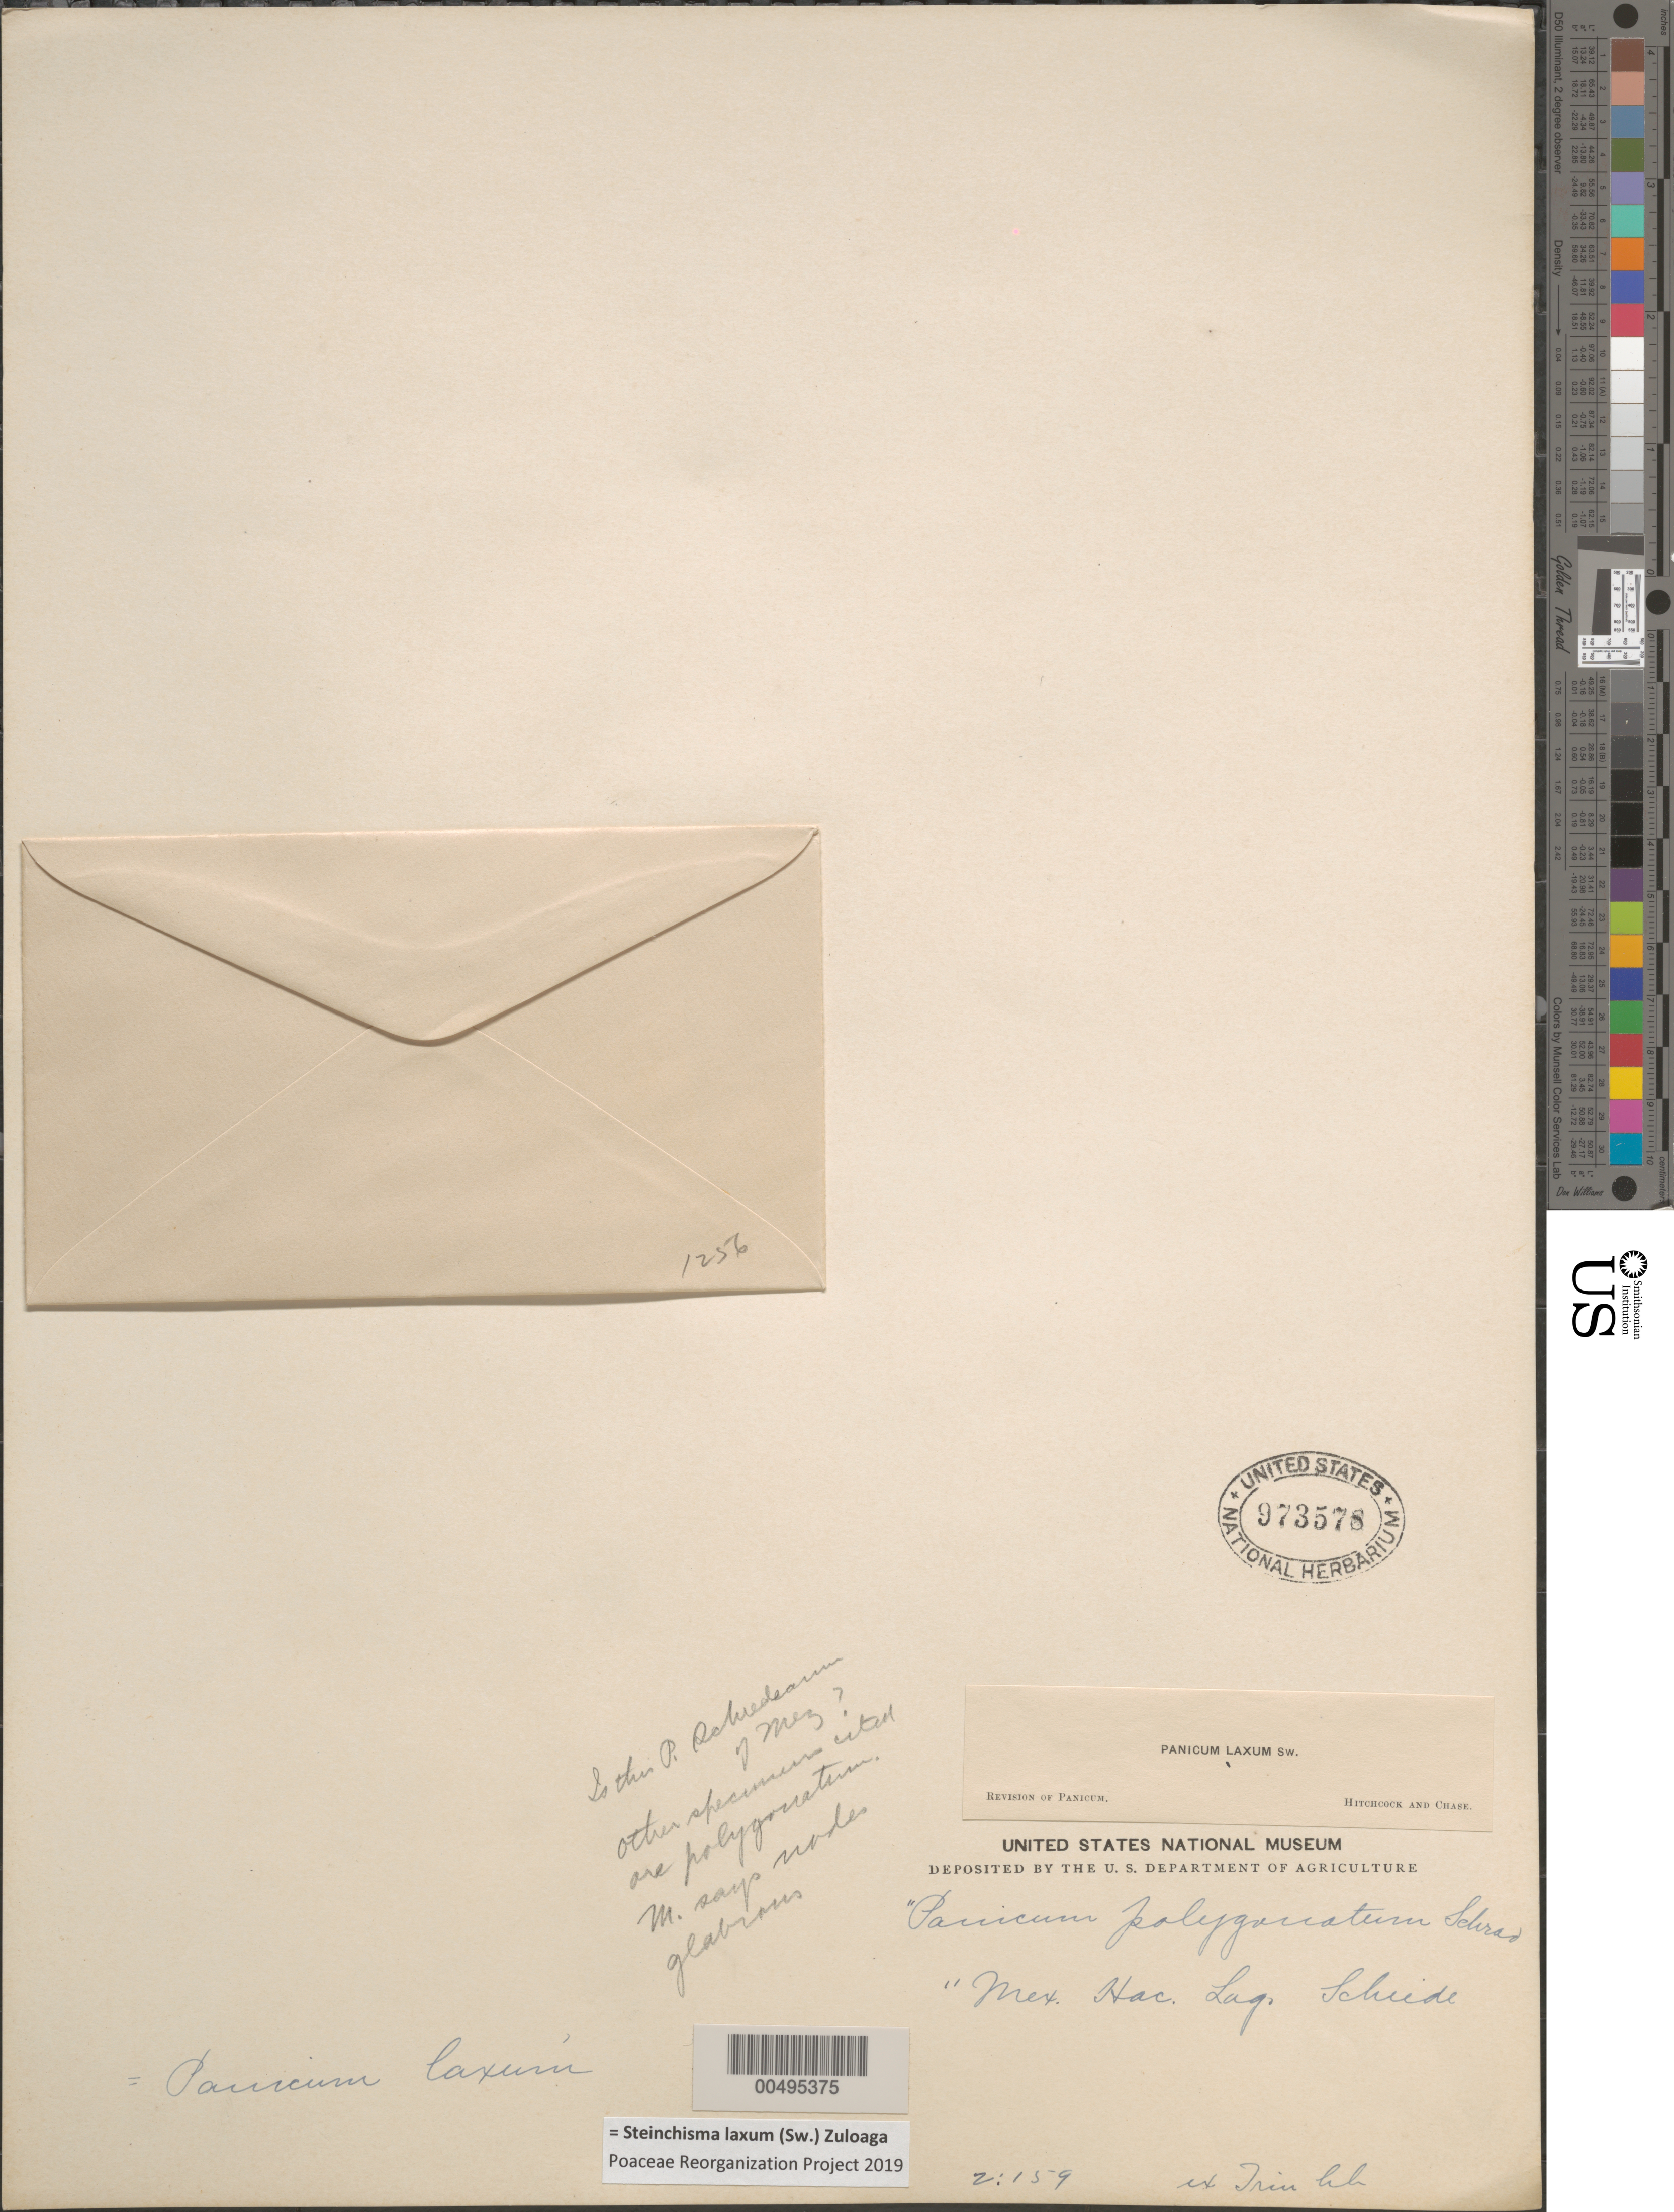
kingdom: Plantae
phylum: Tracheophyta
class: Liliopsida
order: Poales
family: Poaceae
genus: Panicum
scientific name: Panicum laxum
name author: Sw.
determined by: Hitchcock, A. S.; Chase, [M.] A.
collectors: C. J. W. Schiede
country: Mexico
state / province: Durango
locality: San Ramon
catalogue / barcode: US 973578